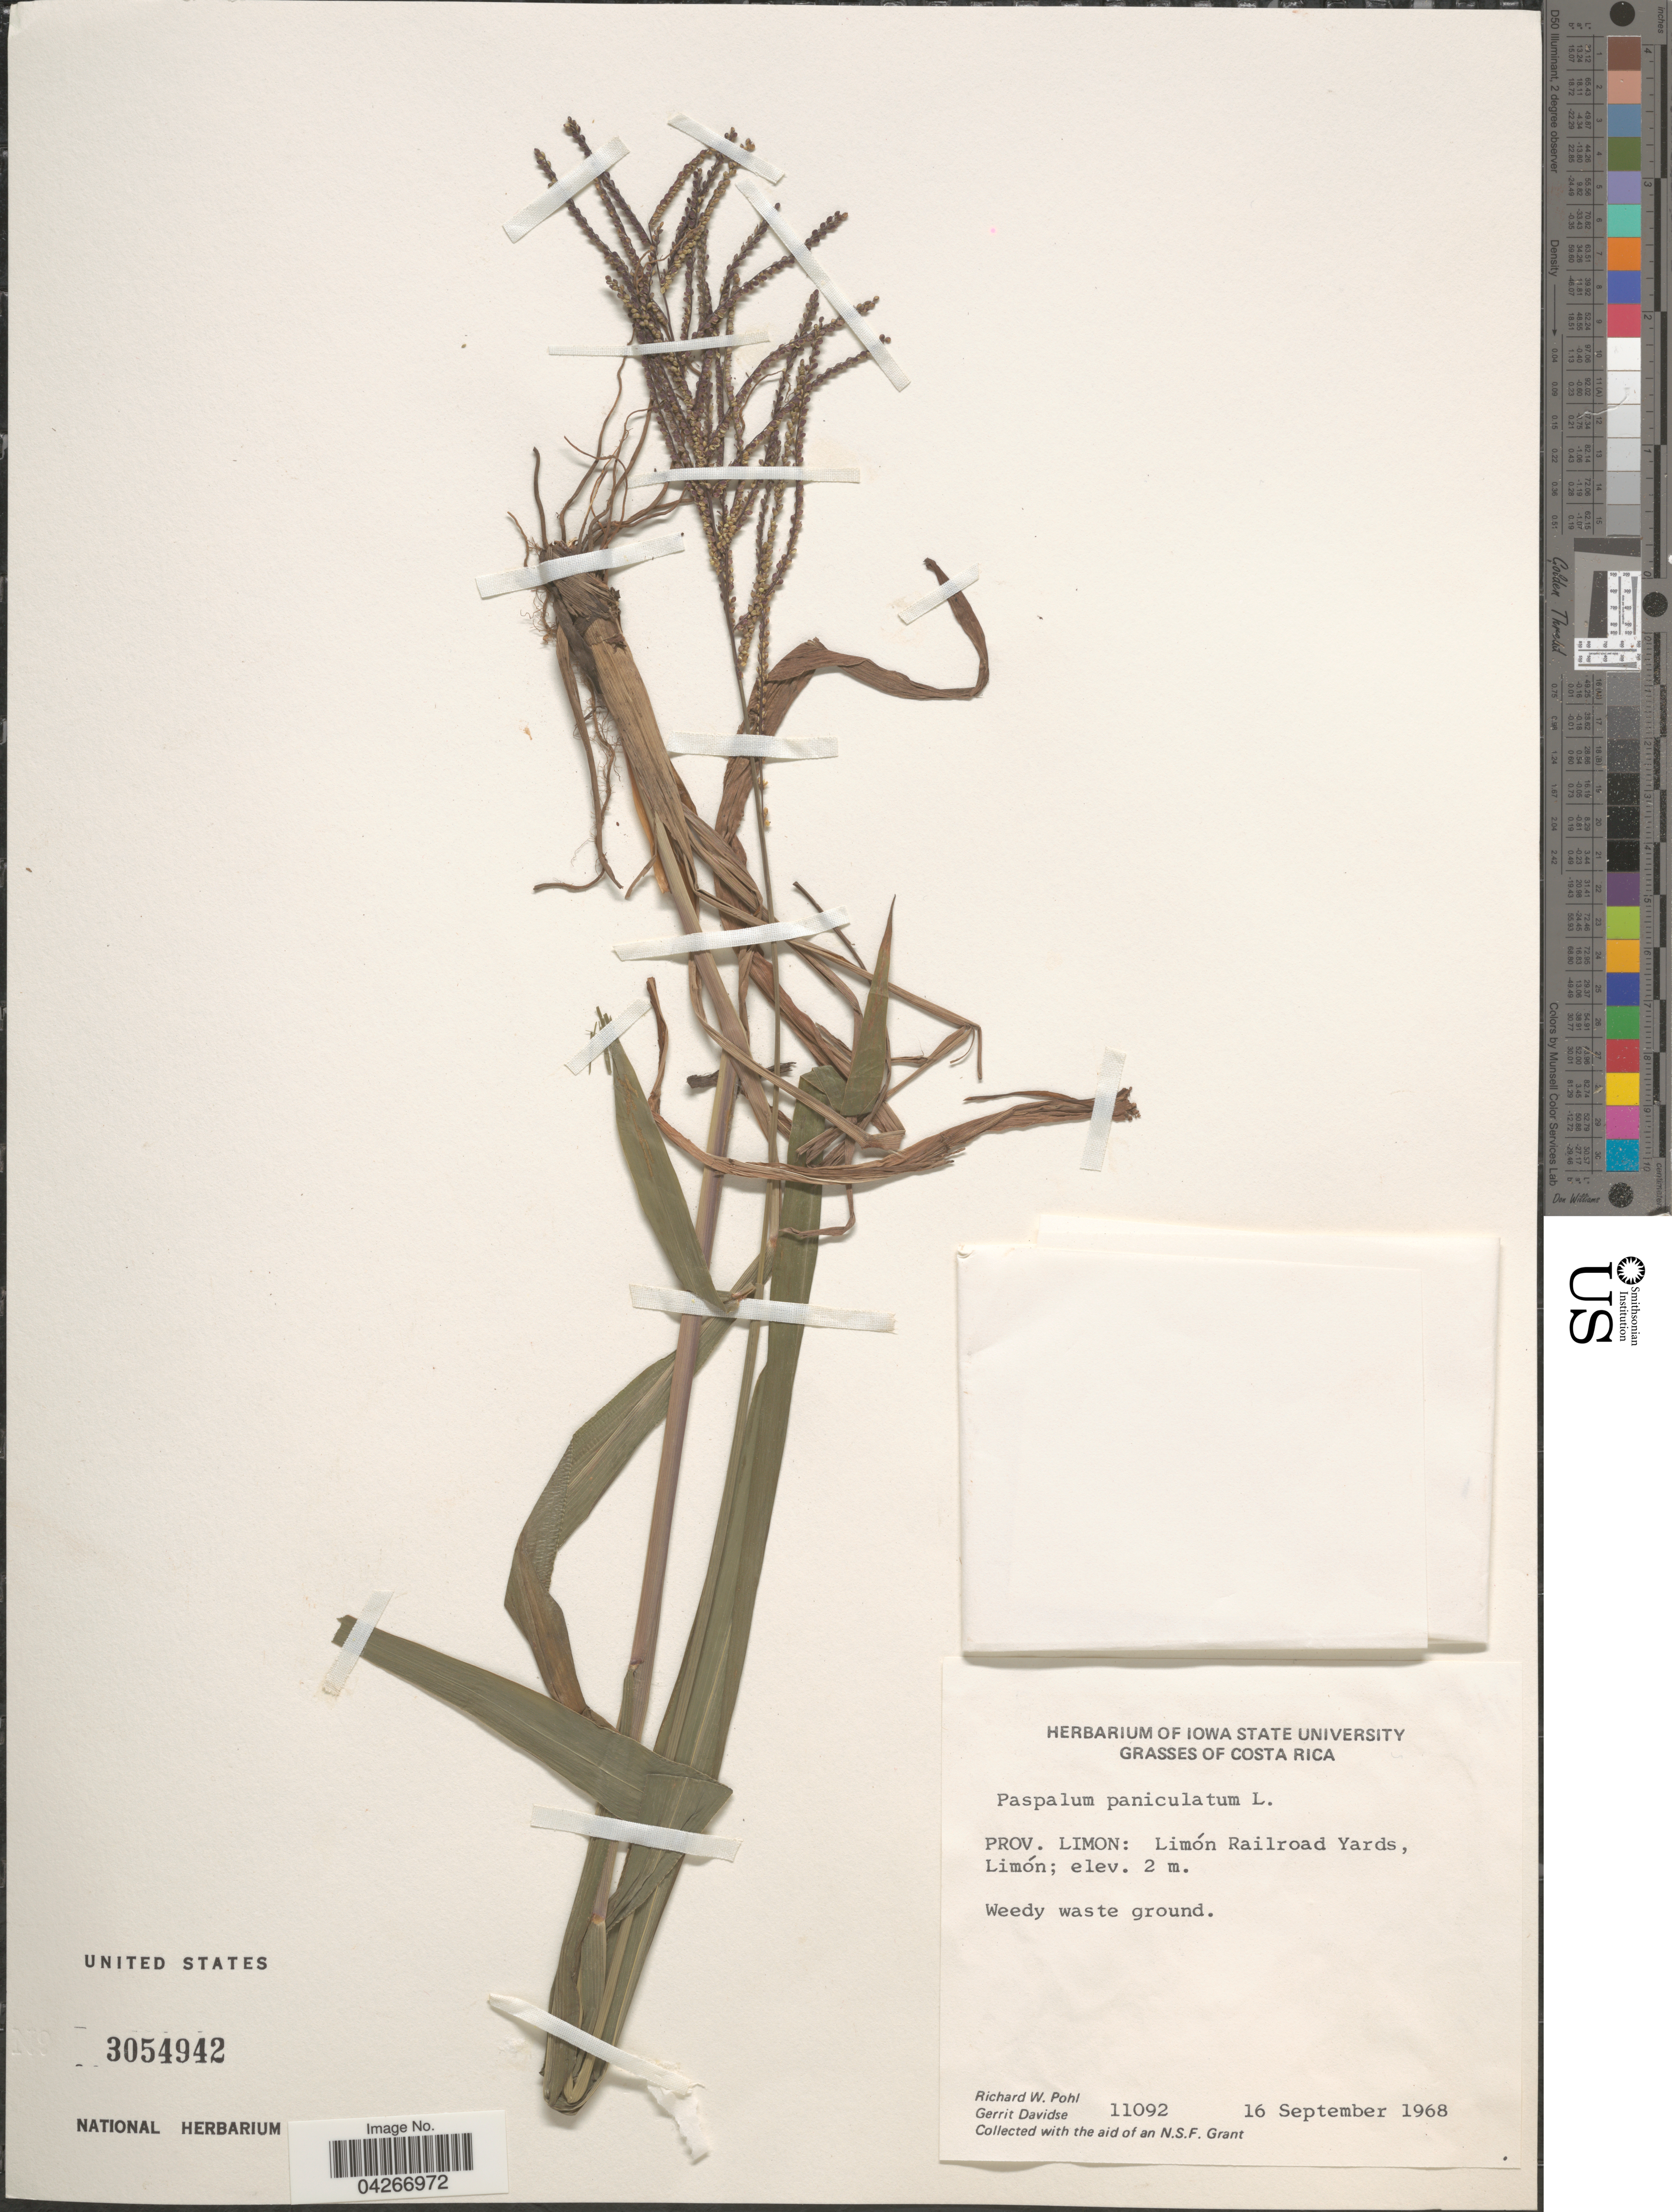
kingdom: Plantae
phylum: Tracheophyta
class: Liliopsida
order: Poales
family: Poaceae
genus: Paspalum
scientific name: Paspalum paniculatum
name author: L.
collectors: R. W. Pohl & G. Davidse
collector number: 11092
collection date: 1968-09-16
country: Costa Rica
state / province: Limón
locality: Limón Railroad Yards, Limón.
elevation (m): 2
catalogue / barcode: US 3054942